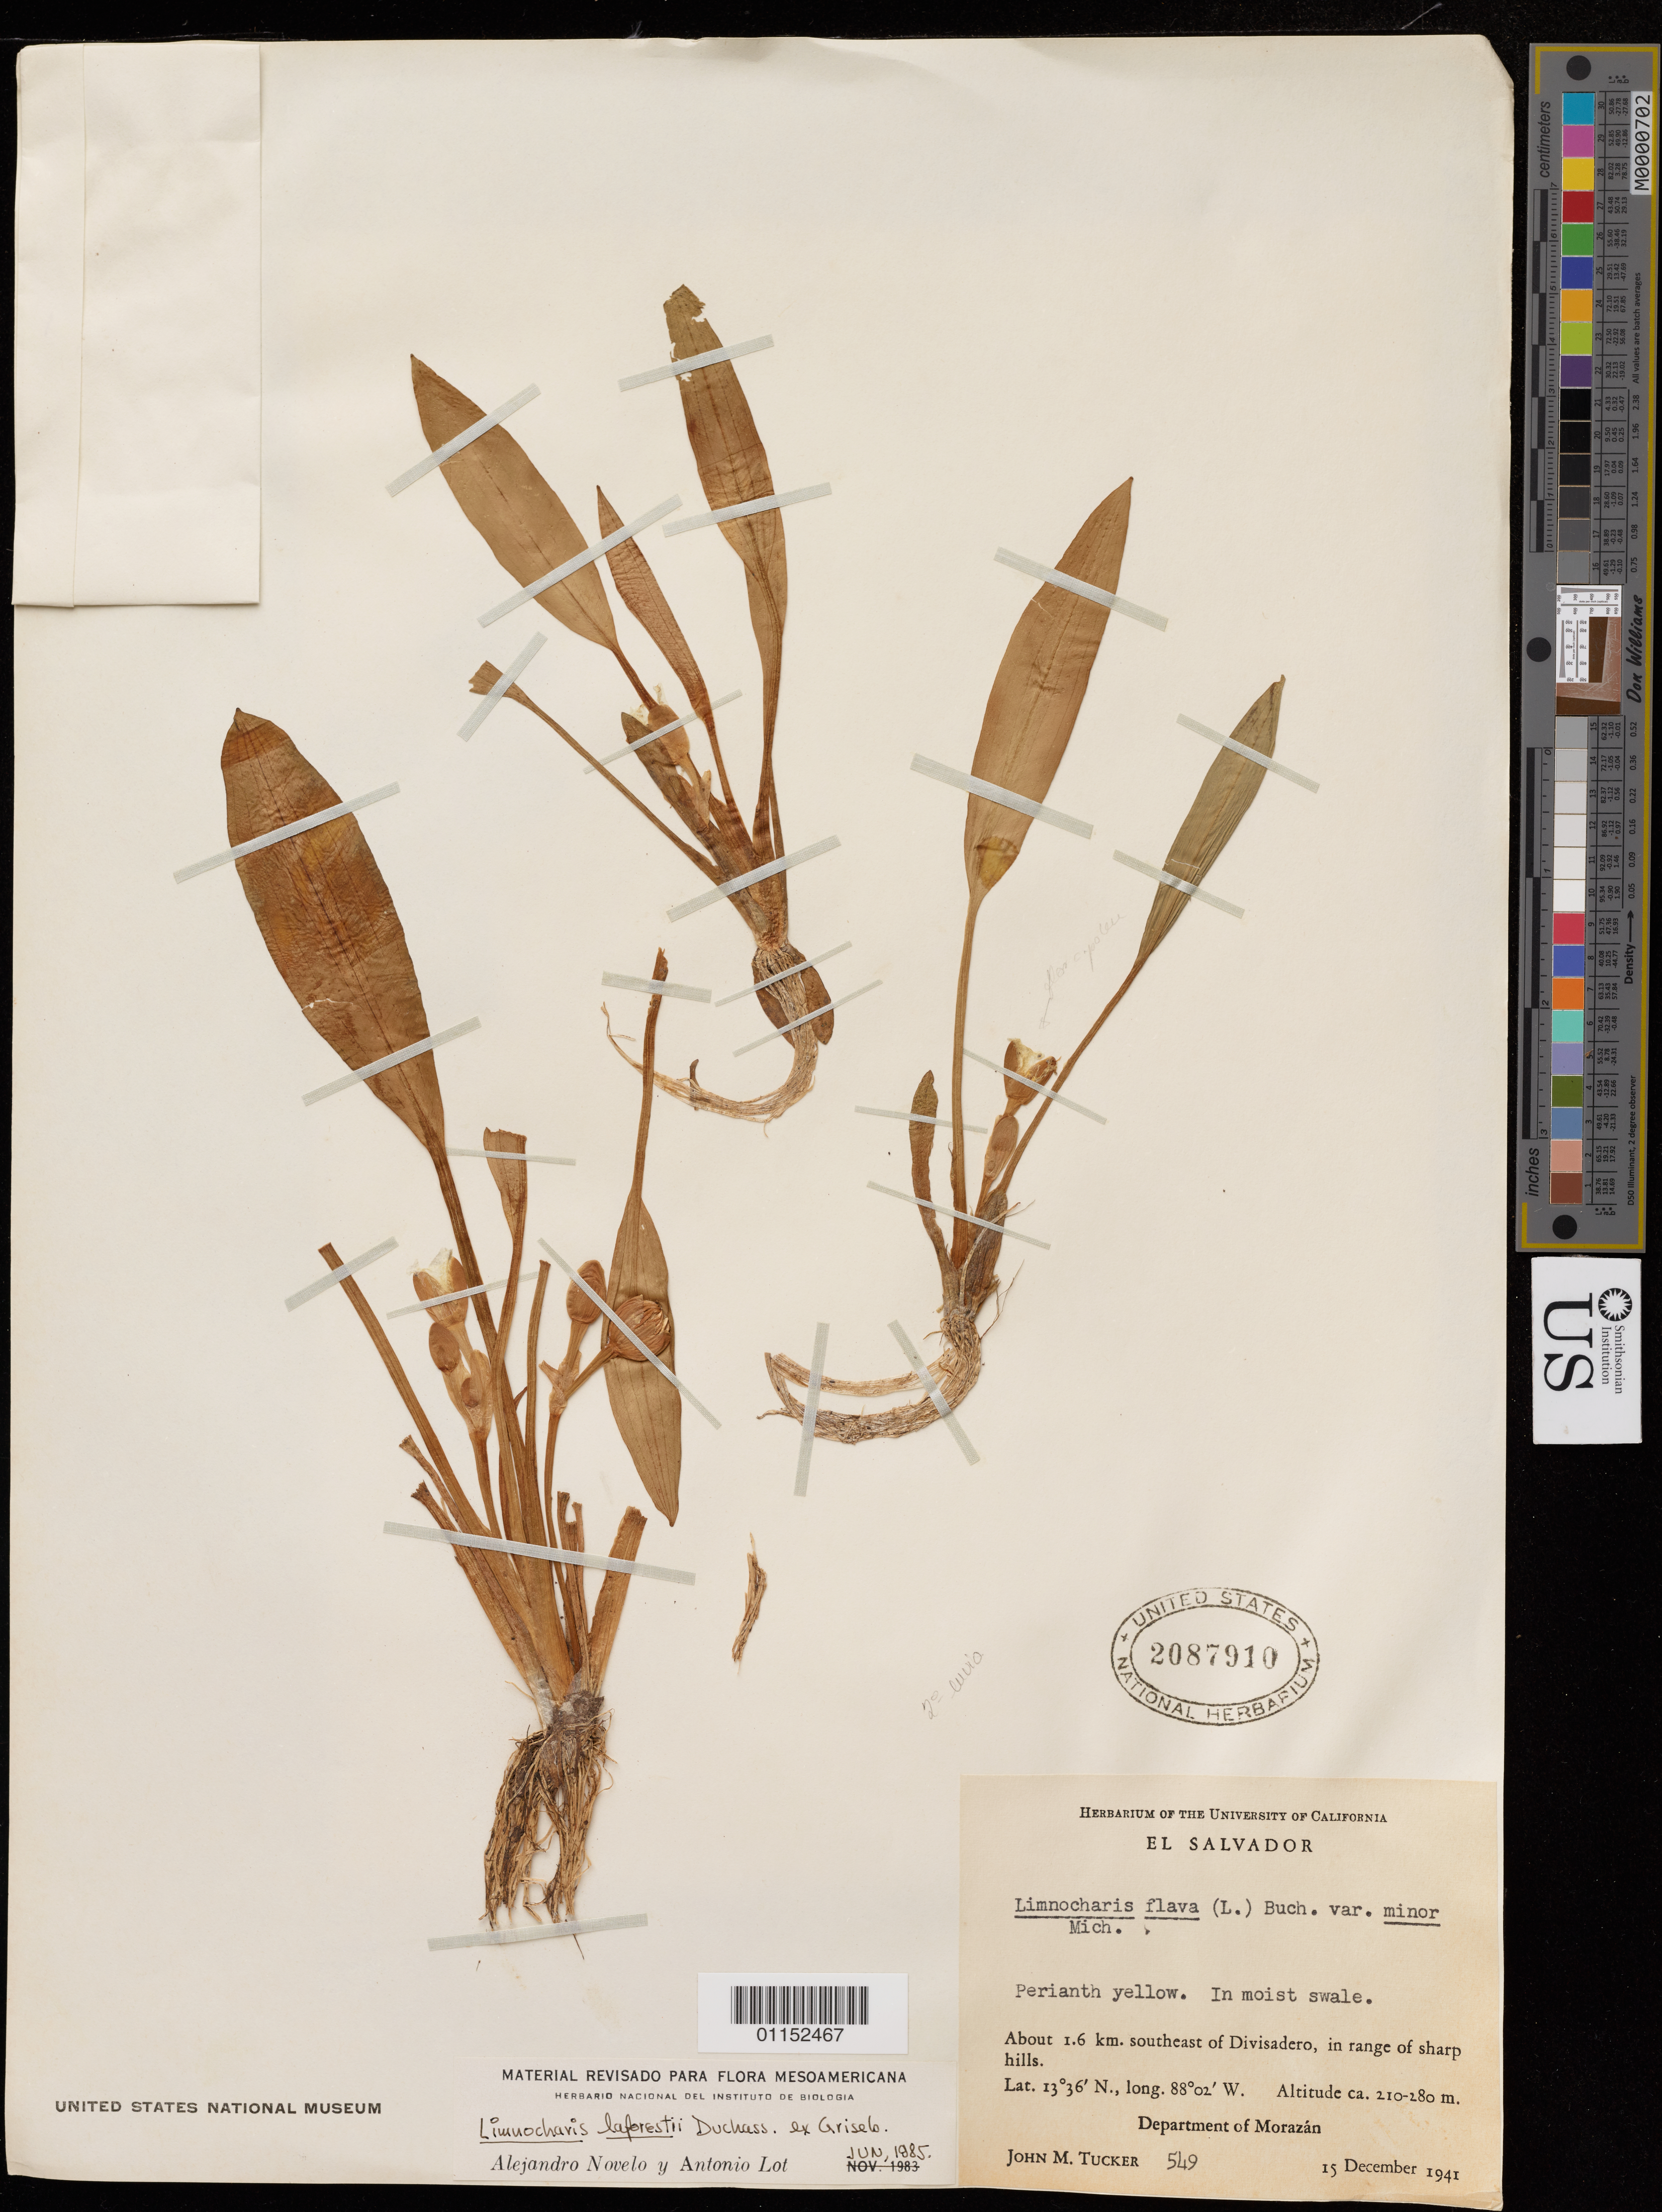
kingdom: Plantae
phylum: Tracheophyta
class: Liliopsida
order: Alismatales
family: Alismataceae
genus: Limnocharis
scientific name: Limnocharis laforestii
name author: Duchass. ex Griseb.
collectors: J. M. Tucker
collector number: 549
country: El Salvador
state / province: Morazán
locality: SE of Divisadero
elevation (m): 210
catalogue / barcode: US 2087910